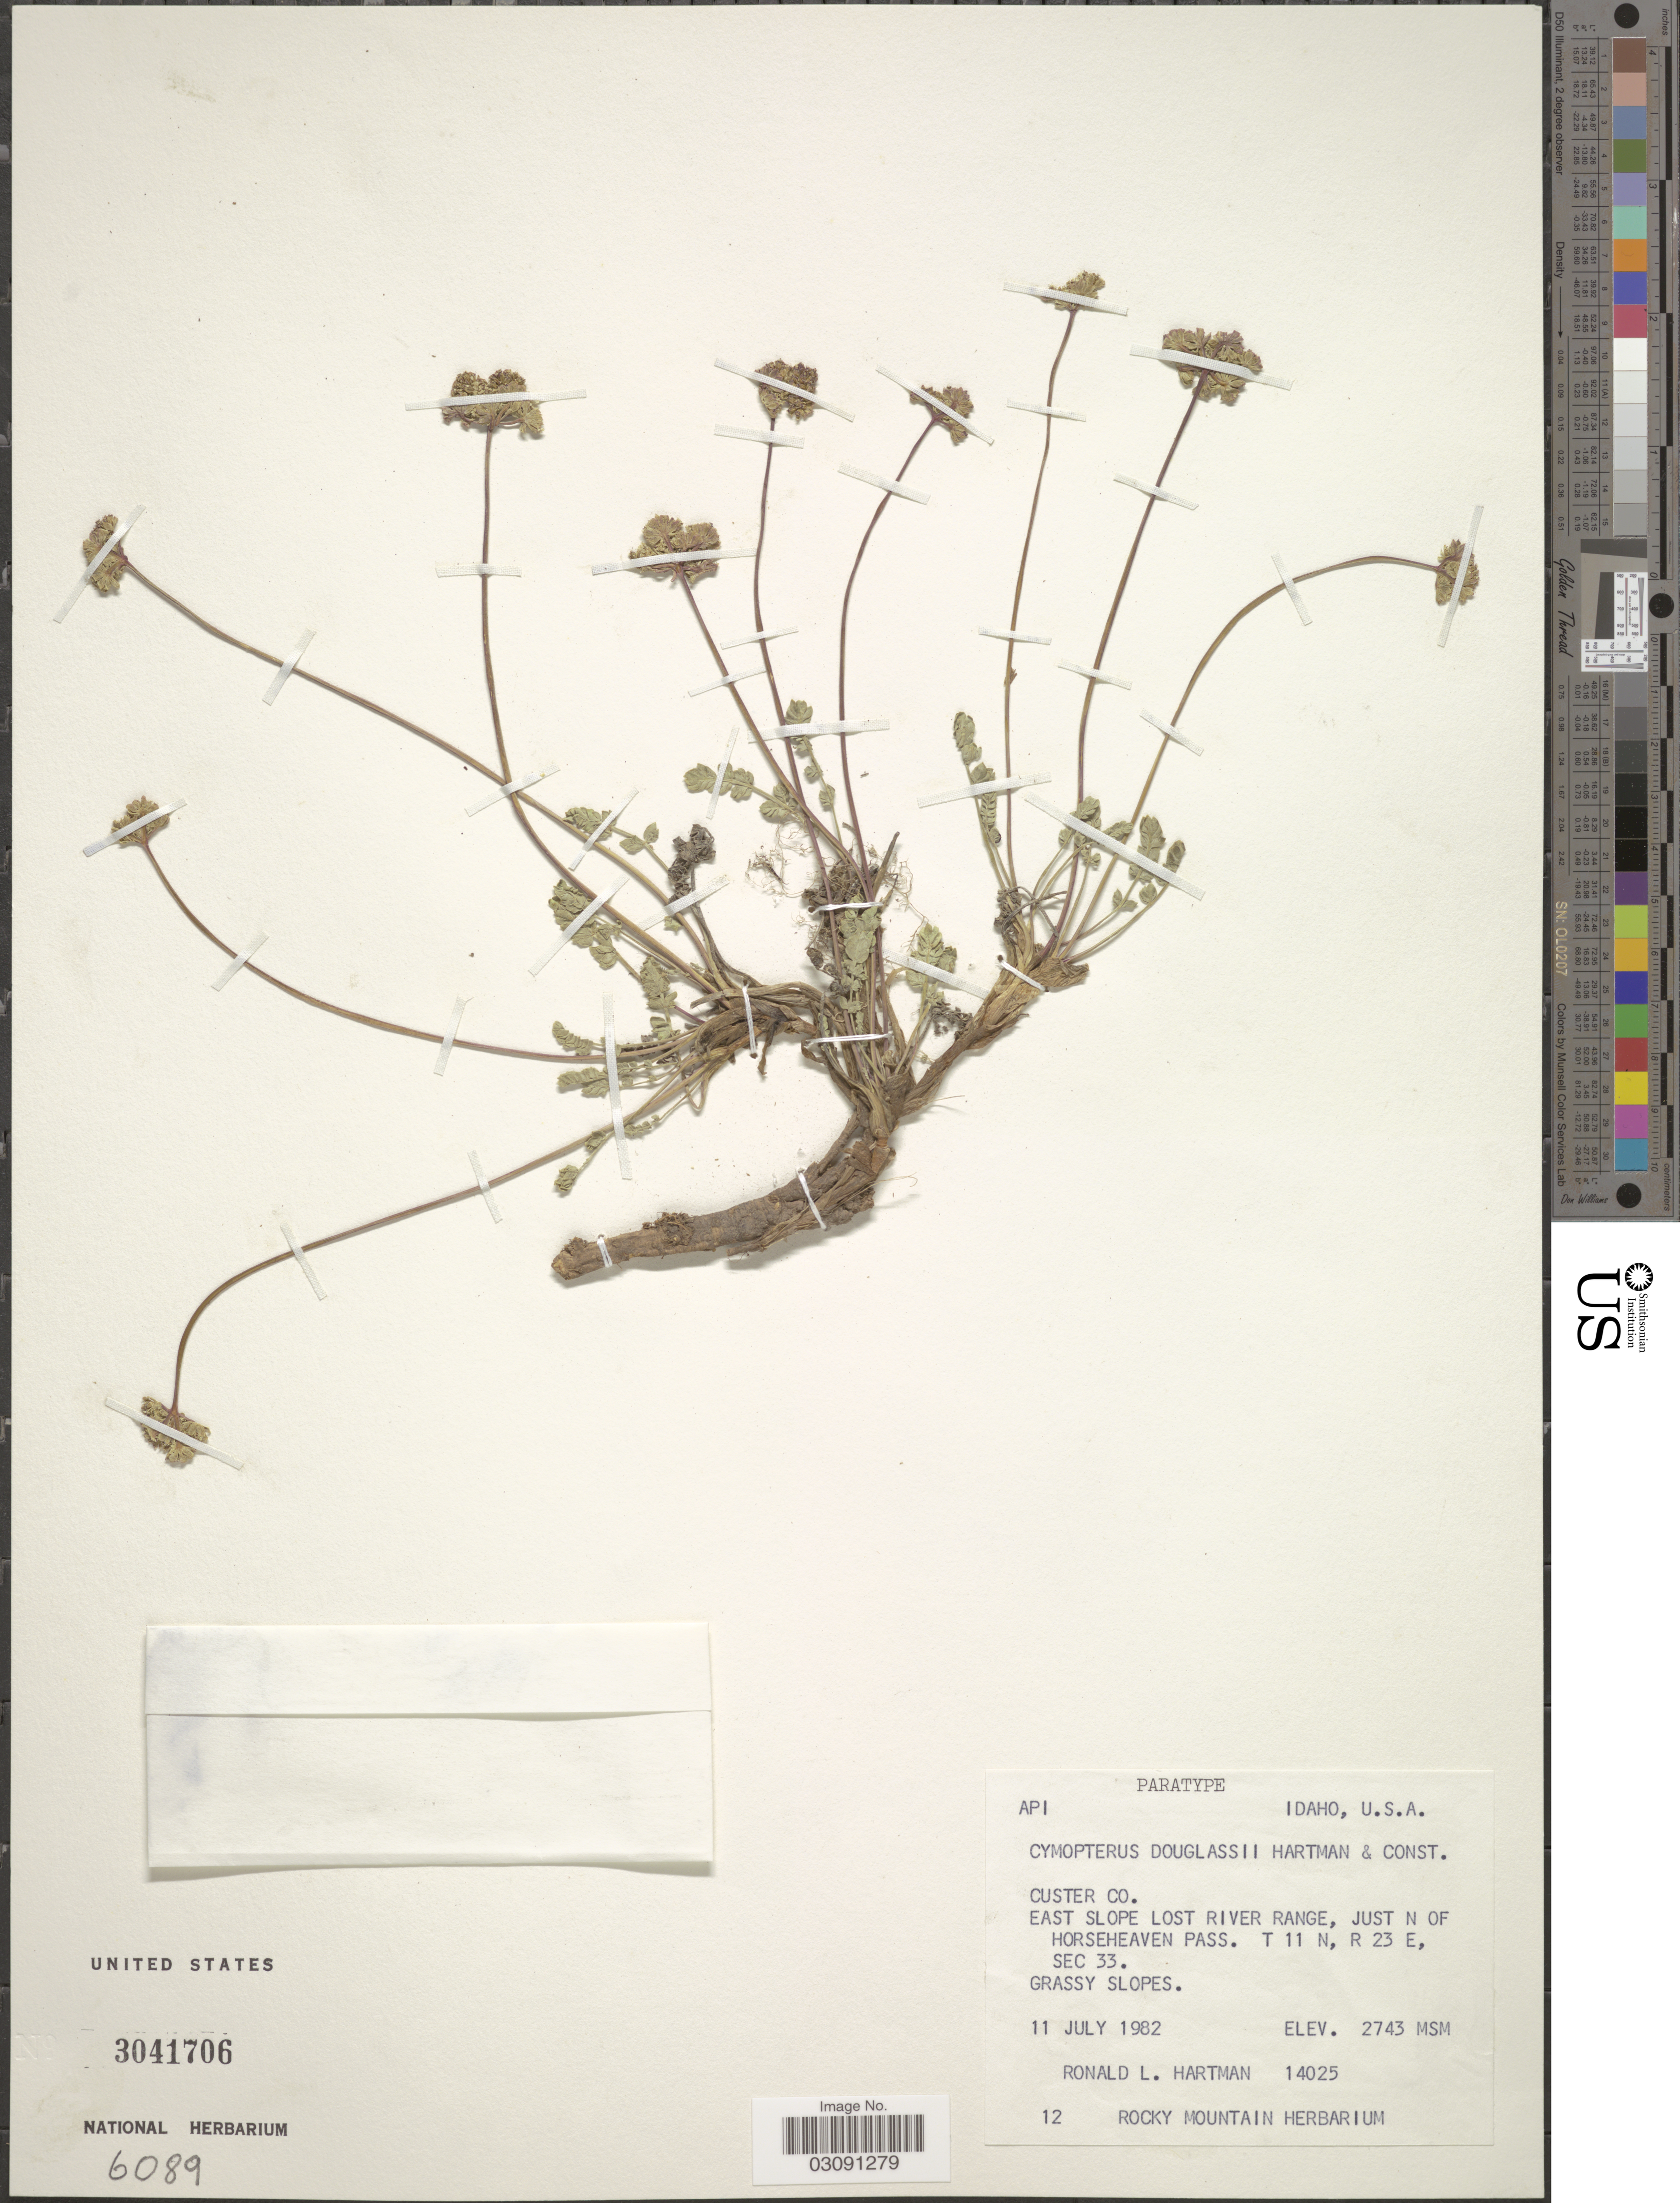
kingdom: Plantae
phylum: Tracheophyta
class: Magnoliopsida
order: Apiales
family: Apiaceae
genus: Cymopterus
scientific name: Cymopterus douglassii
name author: R.L. Hartm. & Constance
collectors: R. L. Hartman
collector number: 14025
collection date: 1982-07-11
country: United States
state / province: Idaho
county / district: Custer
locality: Custer Co. East slope Lost River range, just N of Horseheaven Pass. T 11 N, R 23 E, Sec 33.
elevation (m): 2743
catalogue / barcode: US 3041706